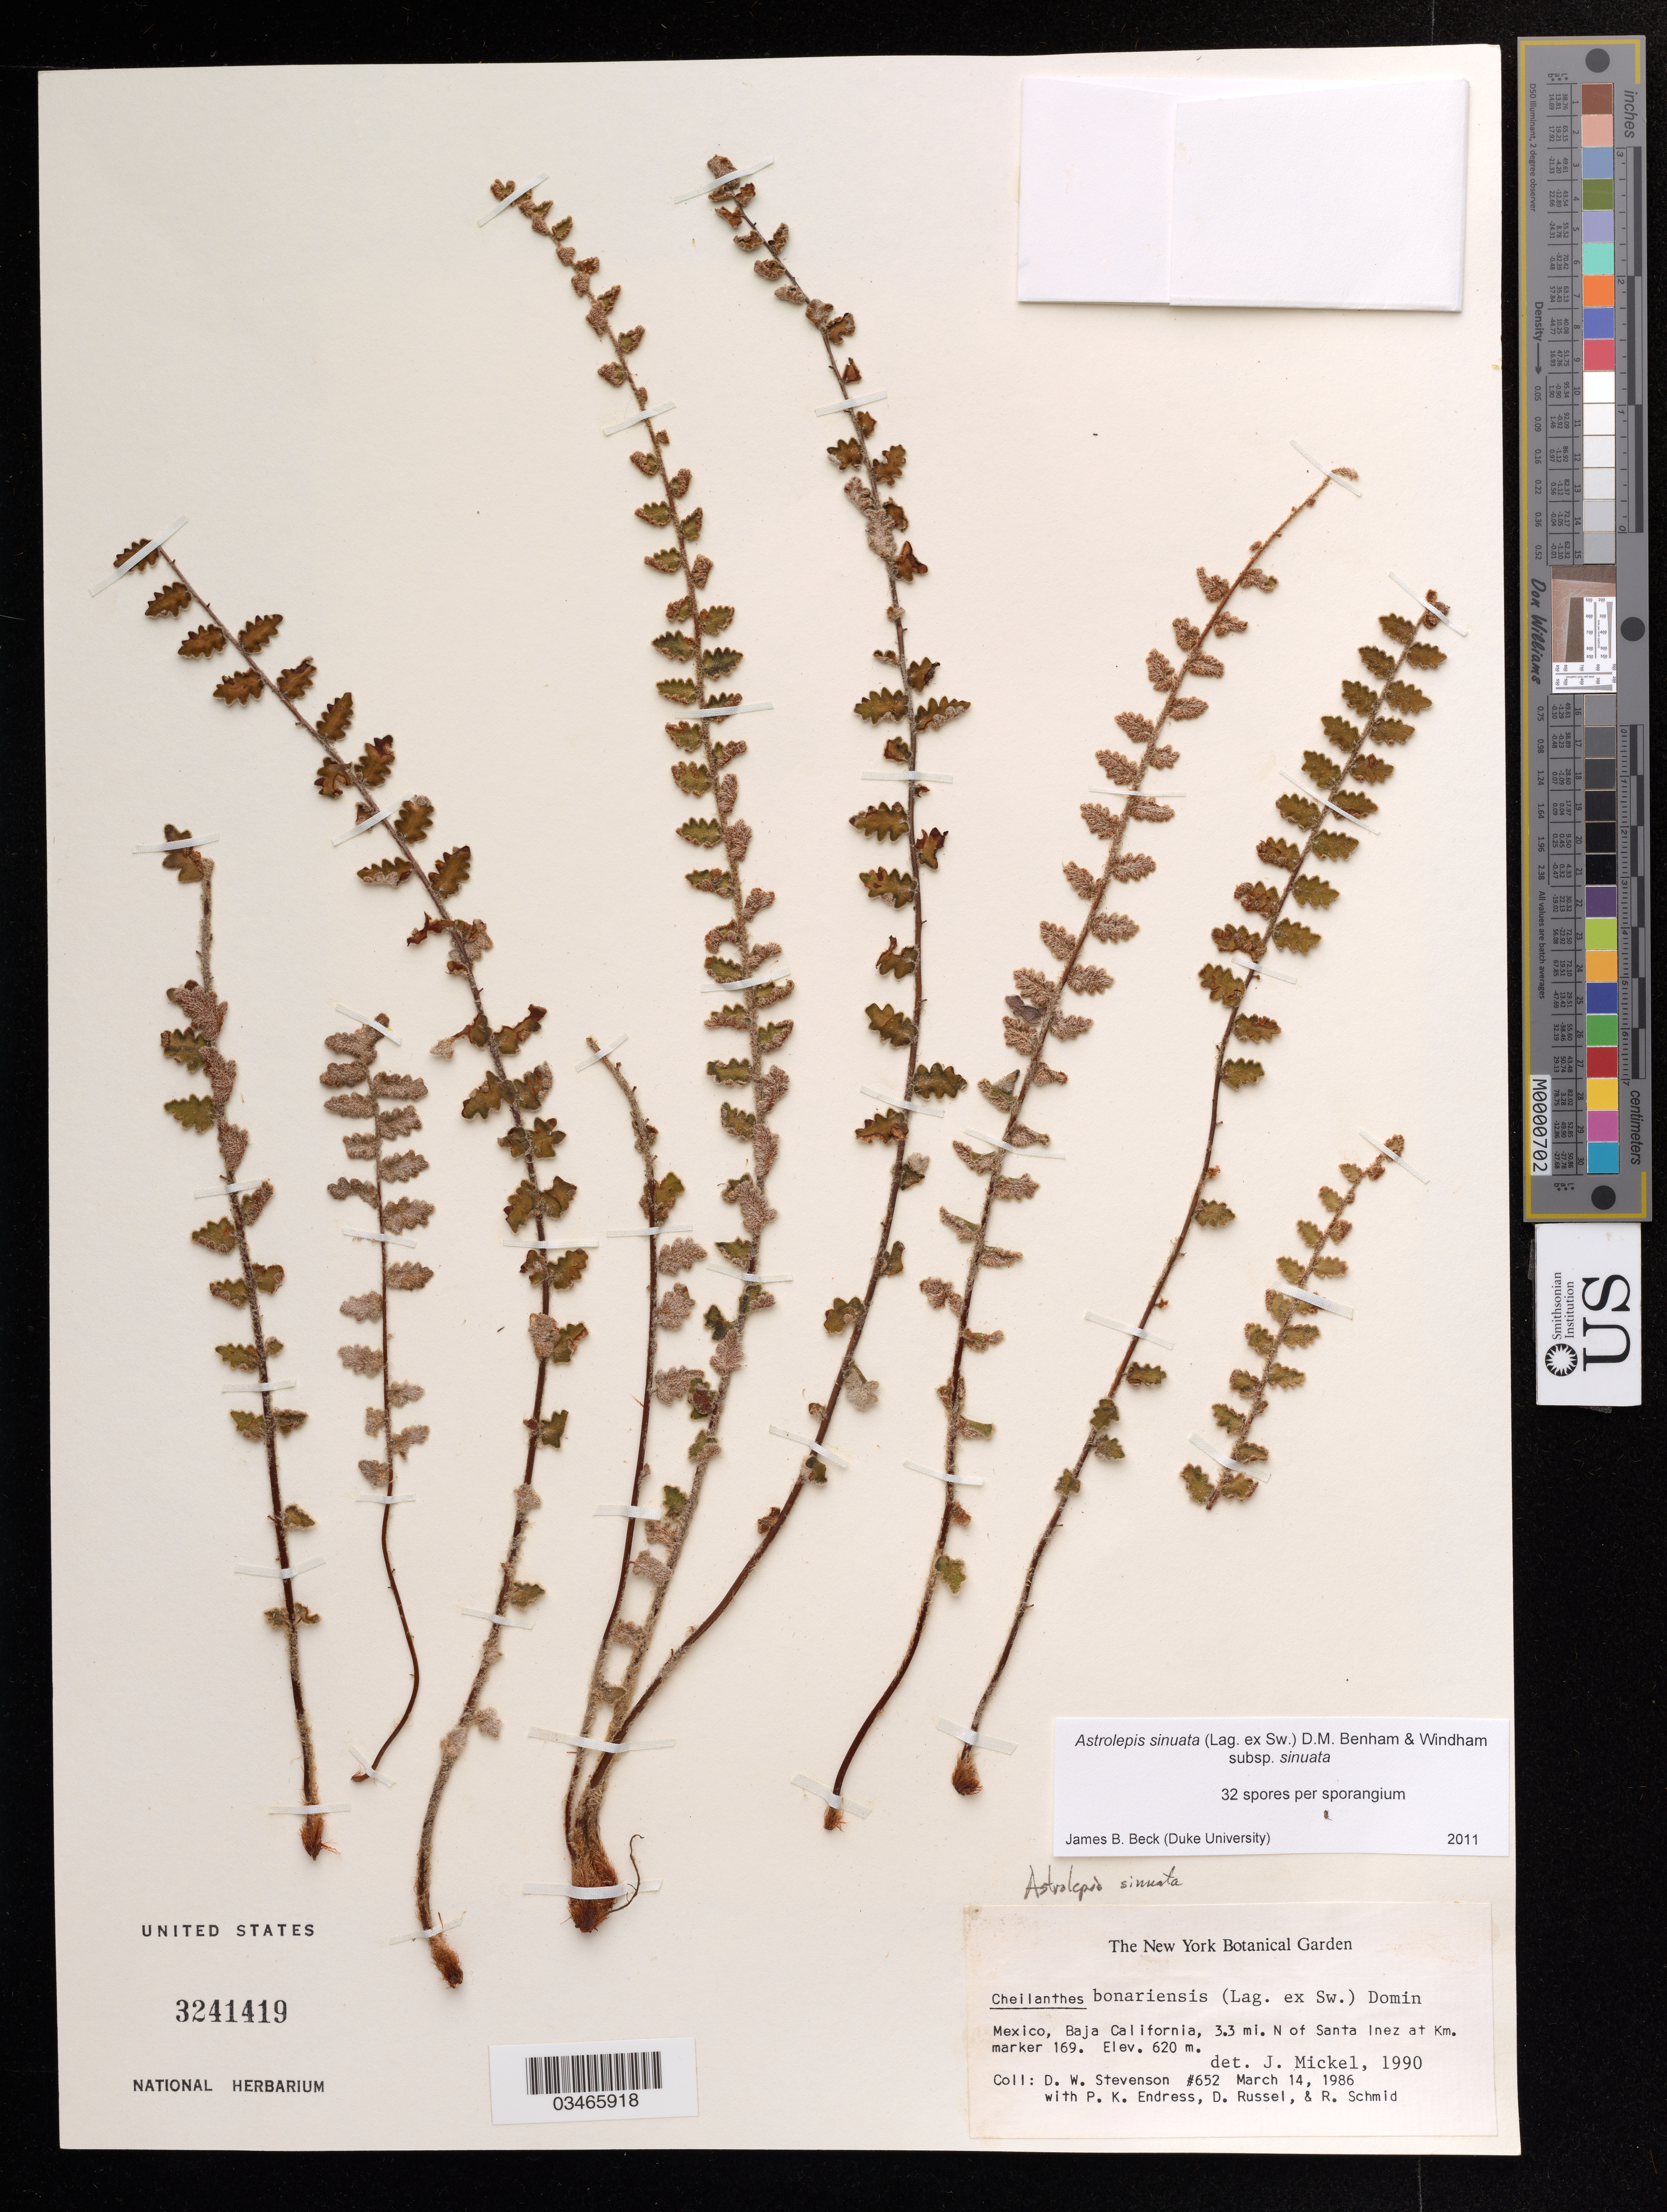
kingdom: Plantae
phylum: Tracheophyta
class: Polypodiopsida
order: Polypodiales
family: Pteridaceae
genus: Astrolepis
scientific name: Astrolepis sinuata subsp. sinuata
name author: (Lag. ex Sw.) D.M. Benham & Windham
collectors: D. W. Stevenson, P. Endress, D. Russel & R. Schmid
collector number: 652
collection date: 1986-03-14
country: Mexico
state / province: Baja California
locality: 3.3 mi. N of Santa Inez at Km. marker 169.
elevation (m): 620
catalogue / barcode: US 3241419